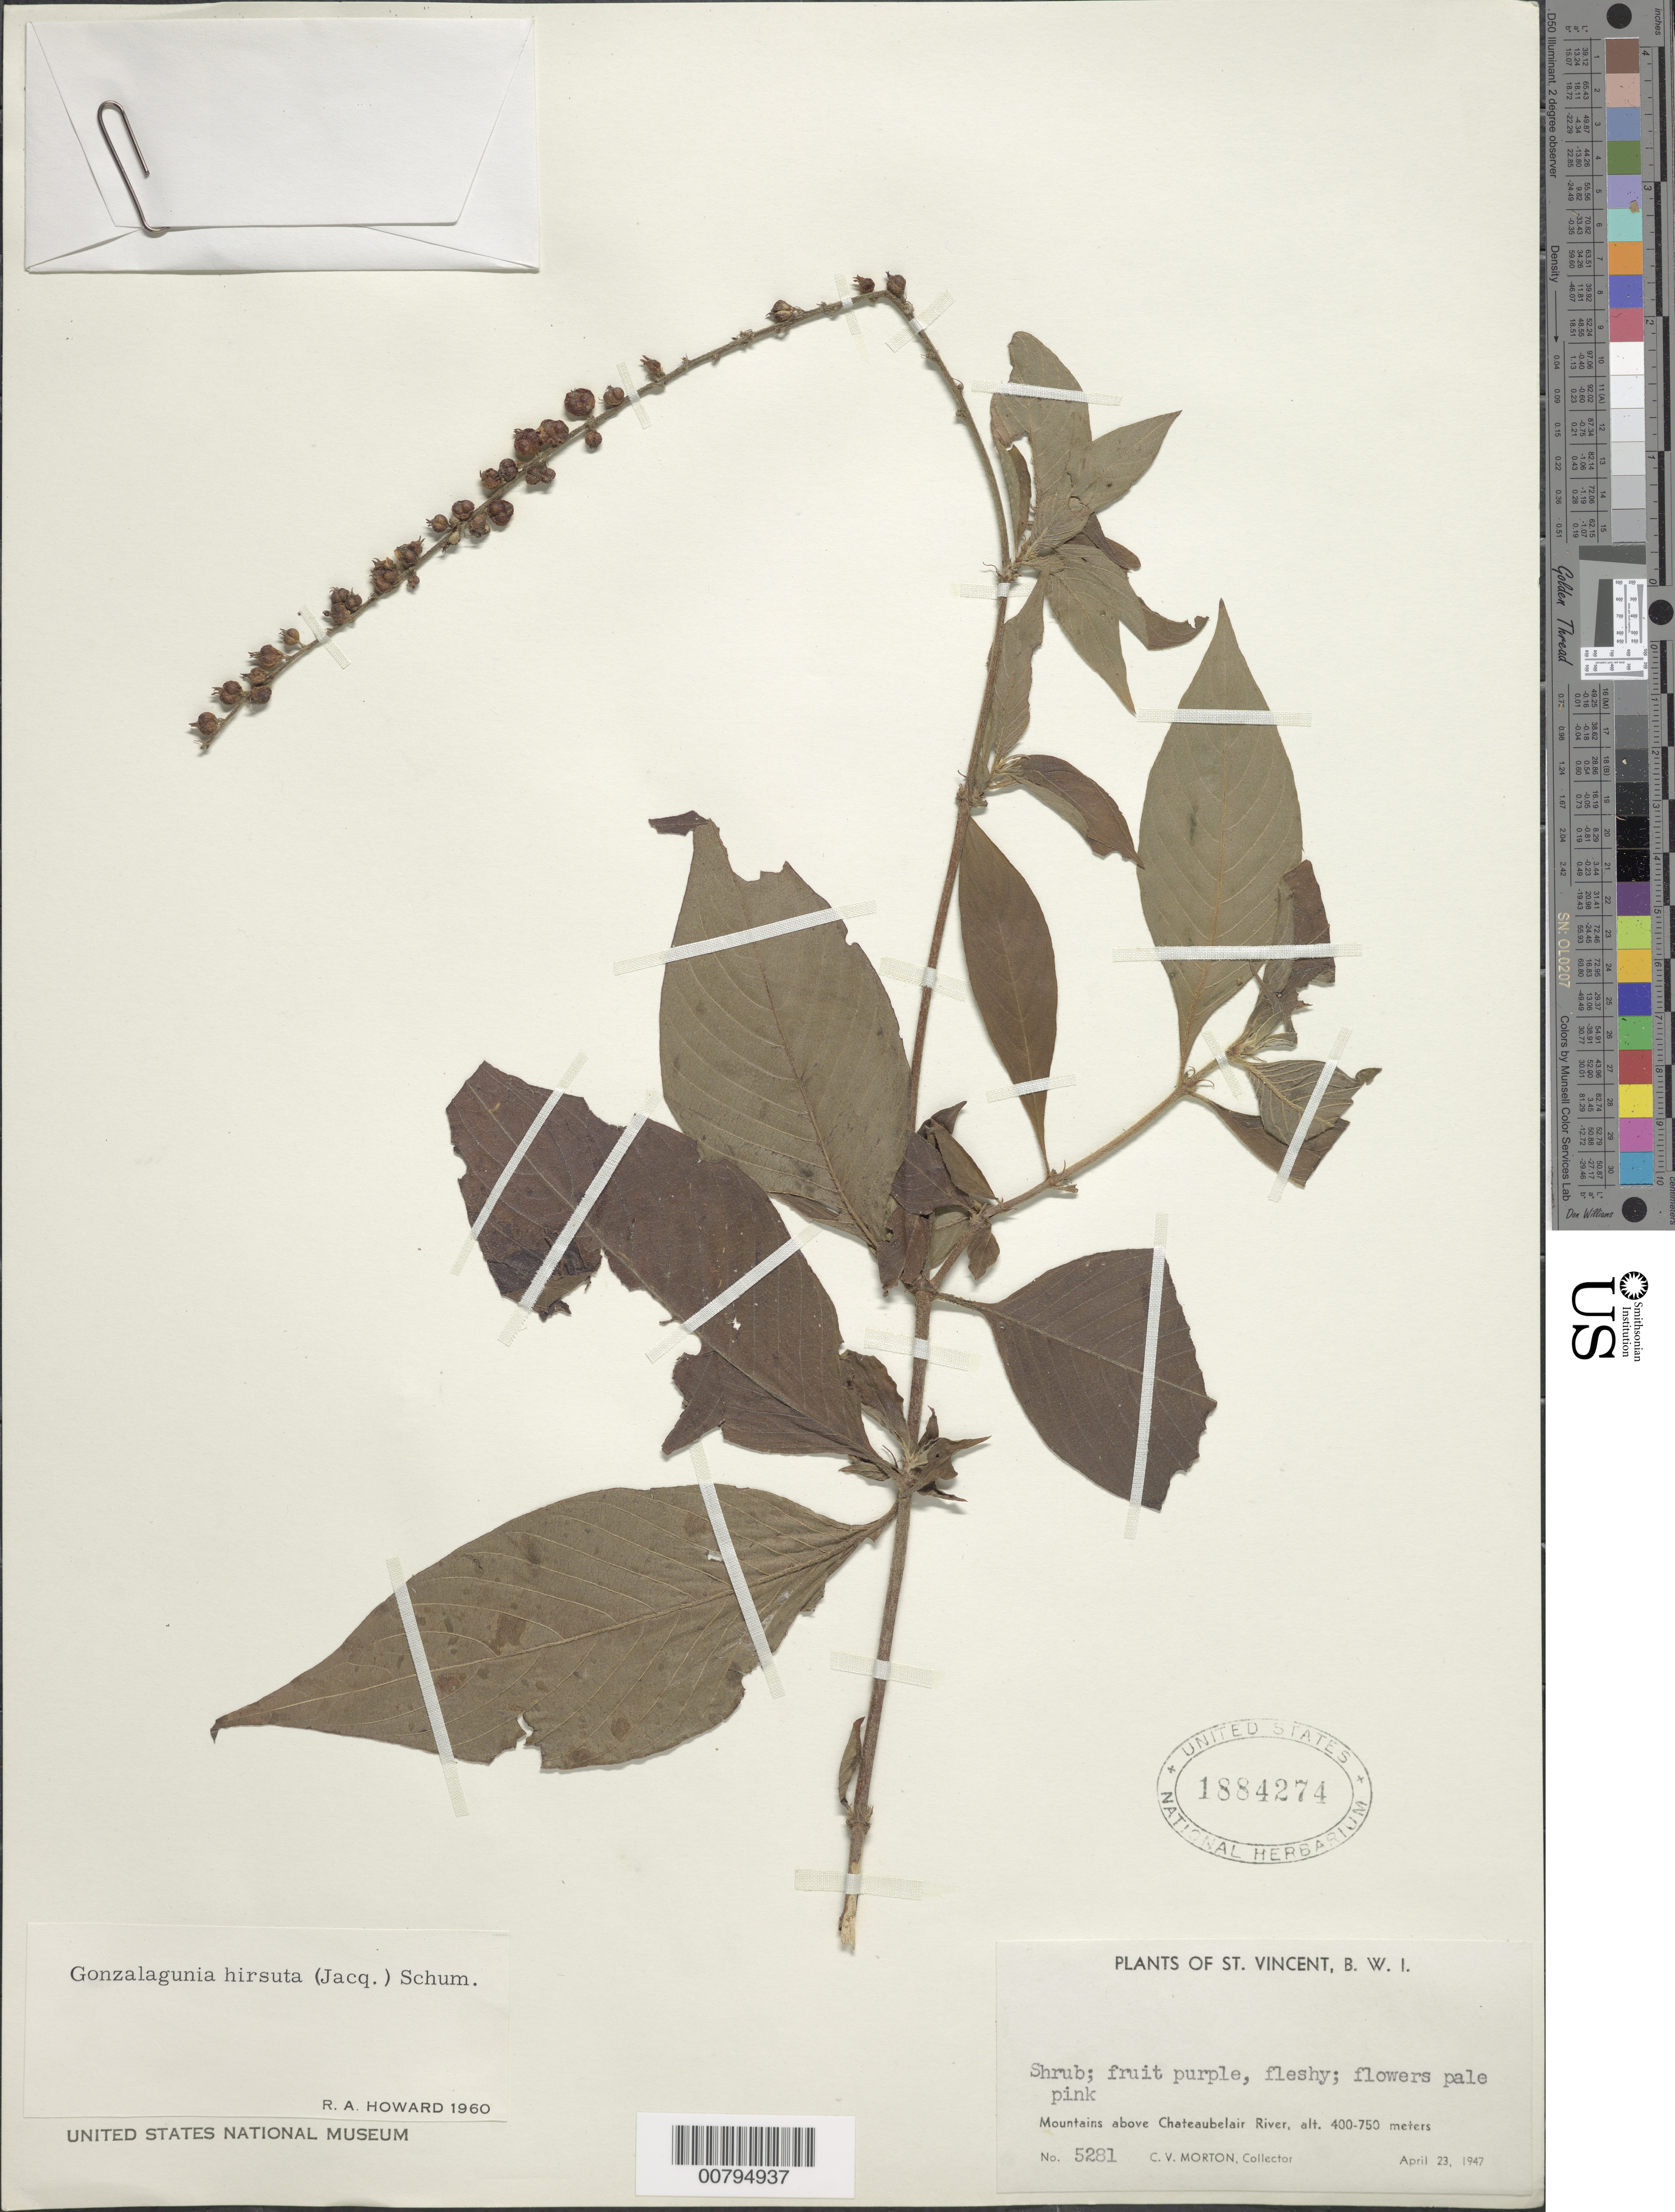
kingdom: Plantae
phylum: Tracheophyta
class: Magnoliopsida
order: Gentianales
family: Rubiaceae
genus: Gonzalagunia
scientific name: Gonzalagunia hirsuta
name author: Schum.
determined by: Howard, R. A.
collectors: C. V. Morton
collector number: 5281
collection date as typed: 23 Apr 1947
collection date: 1947-04-23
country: St. Vincent - Grenadines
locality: Mountains above Chateaubelair River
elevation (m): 400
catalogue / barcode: US 1884274